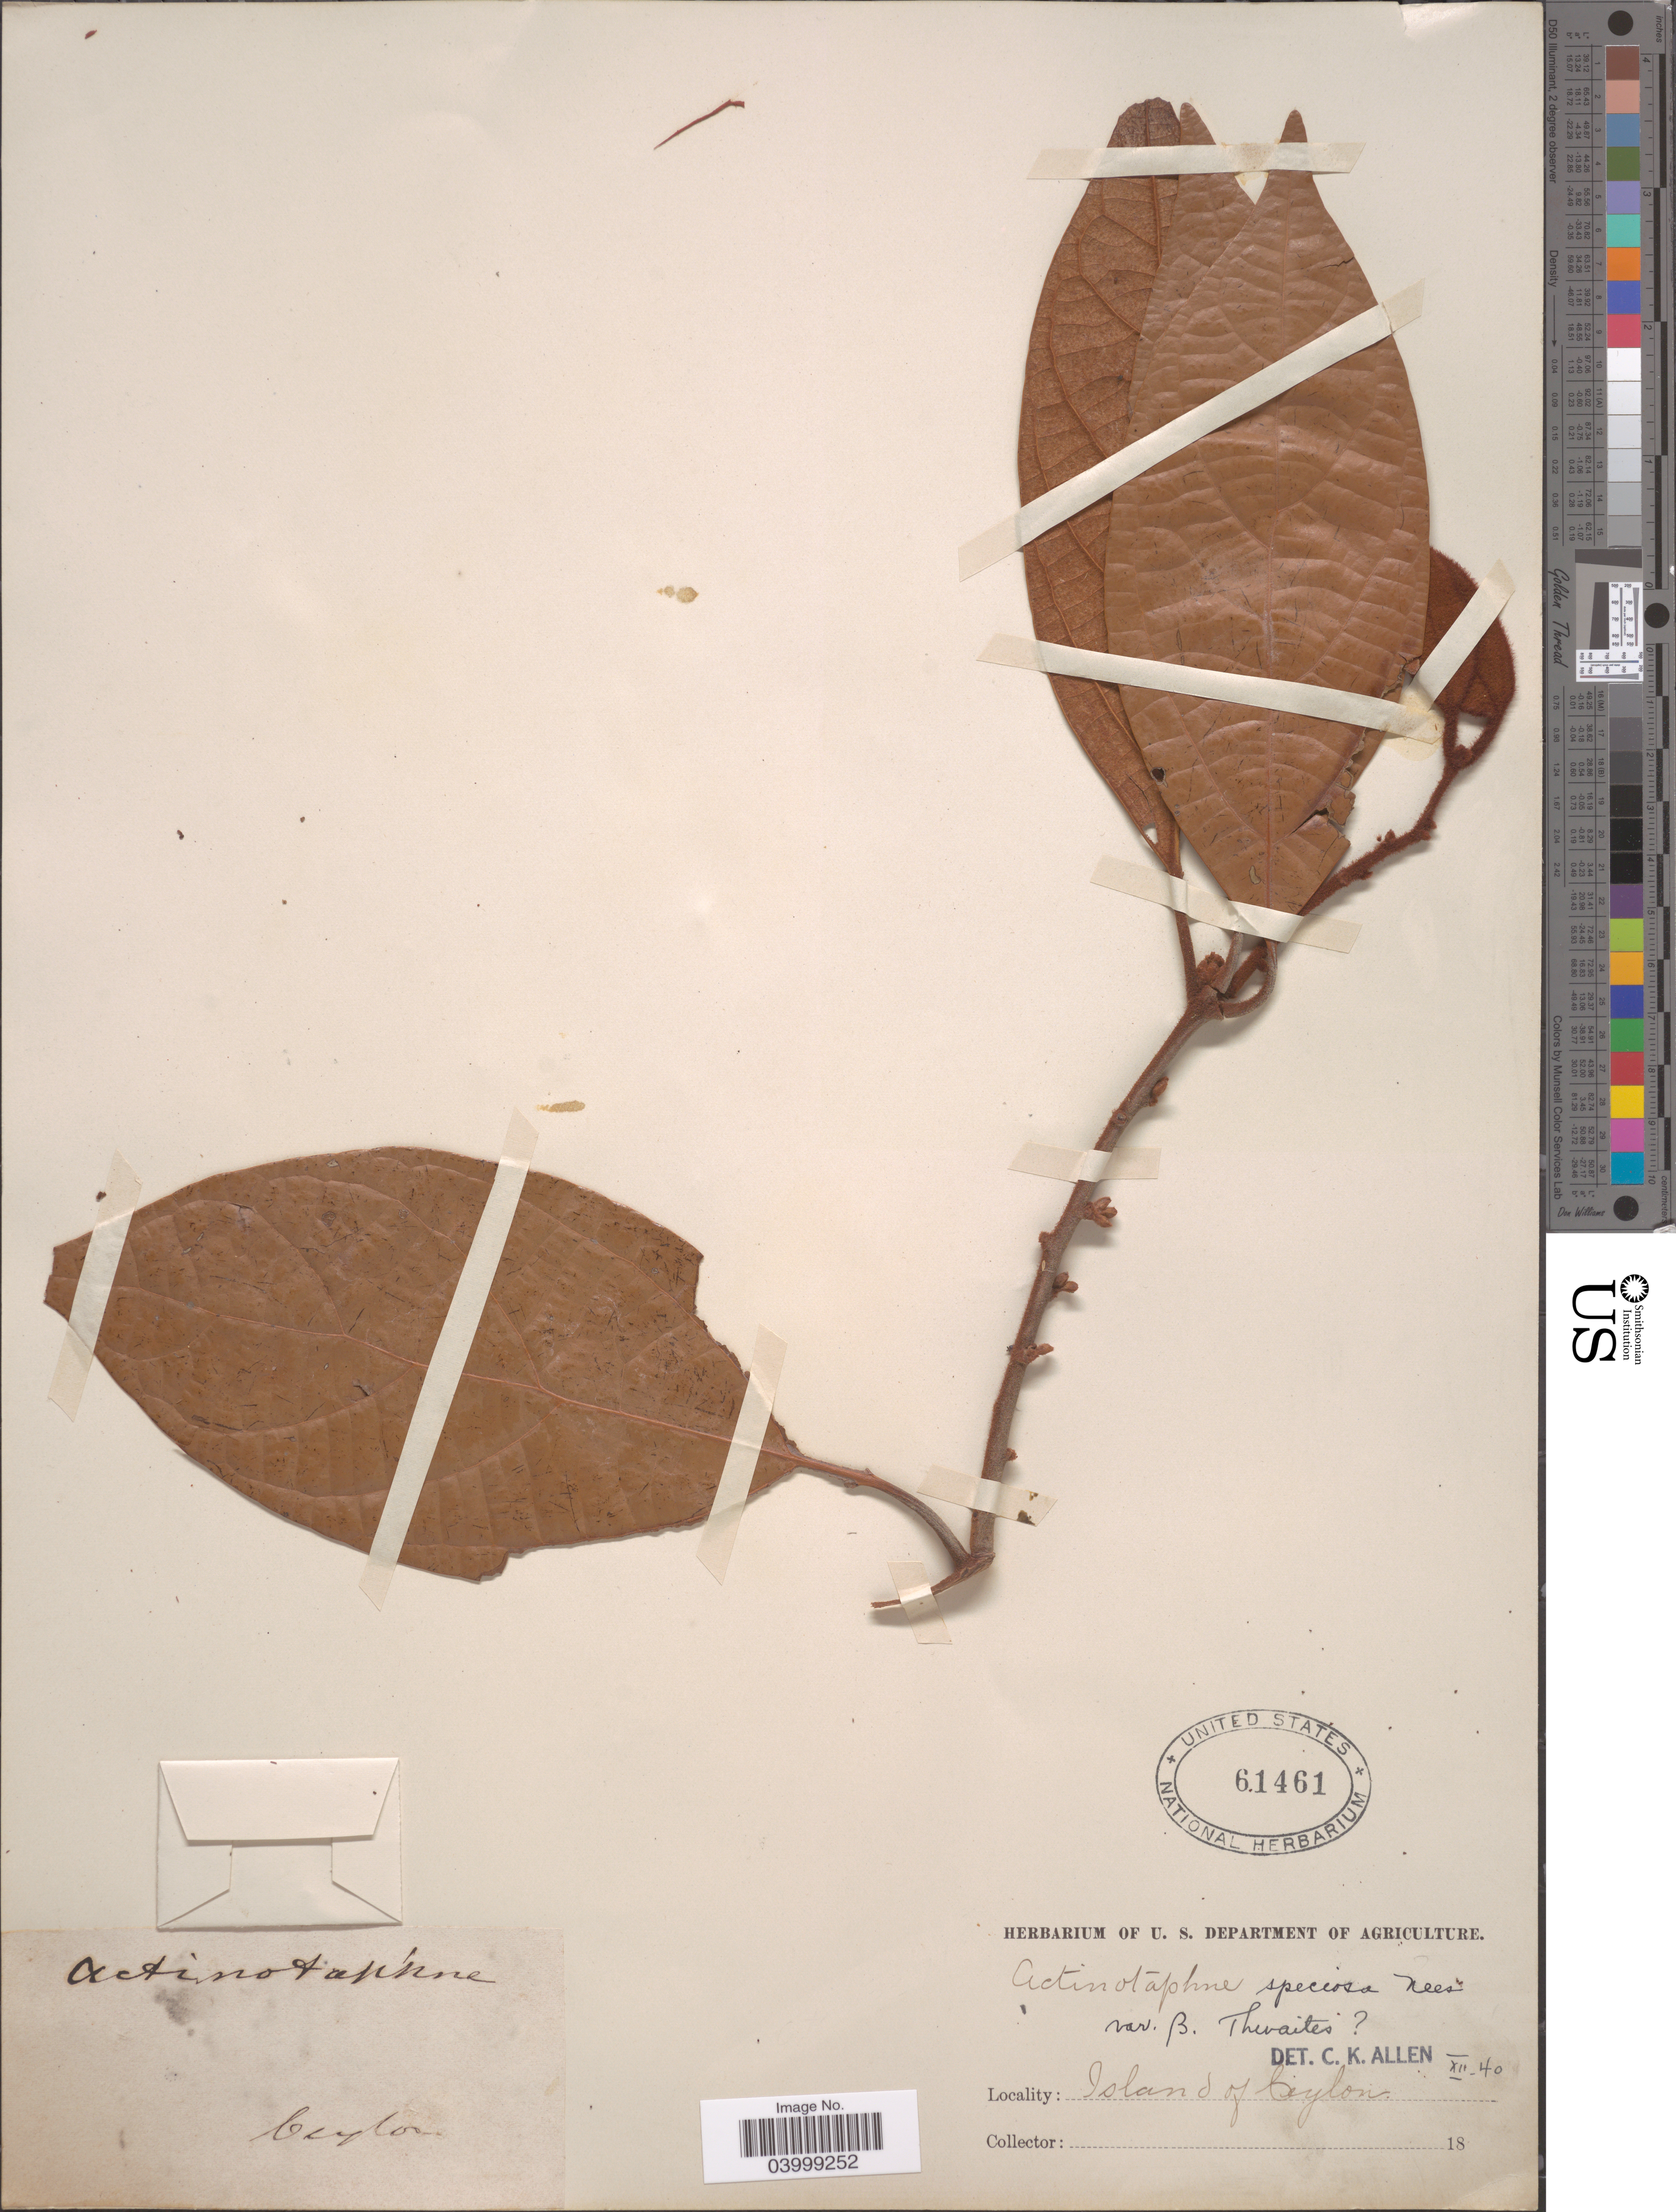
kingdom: Plantae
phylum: Tracheophyta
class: Magnoliopsida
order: Laurales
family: Lauraceae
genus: Actinodaphne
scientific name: Actinodaphne speciosa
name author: Nees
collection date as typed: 18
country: Sri Lanka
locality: Island of Ceylon.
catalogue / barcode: US 61461